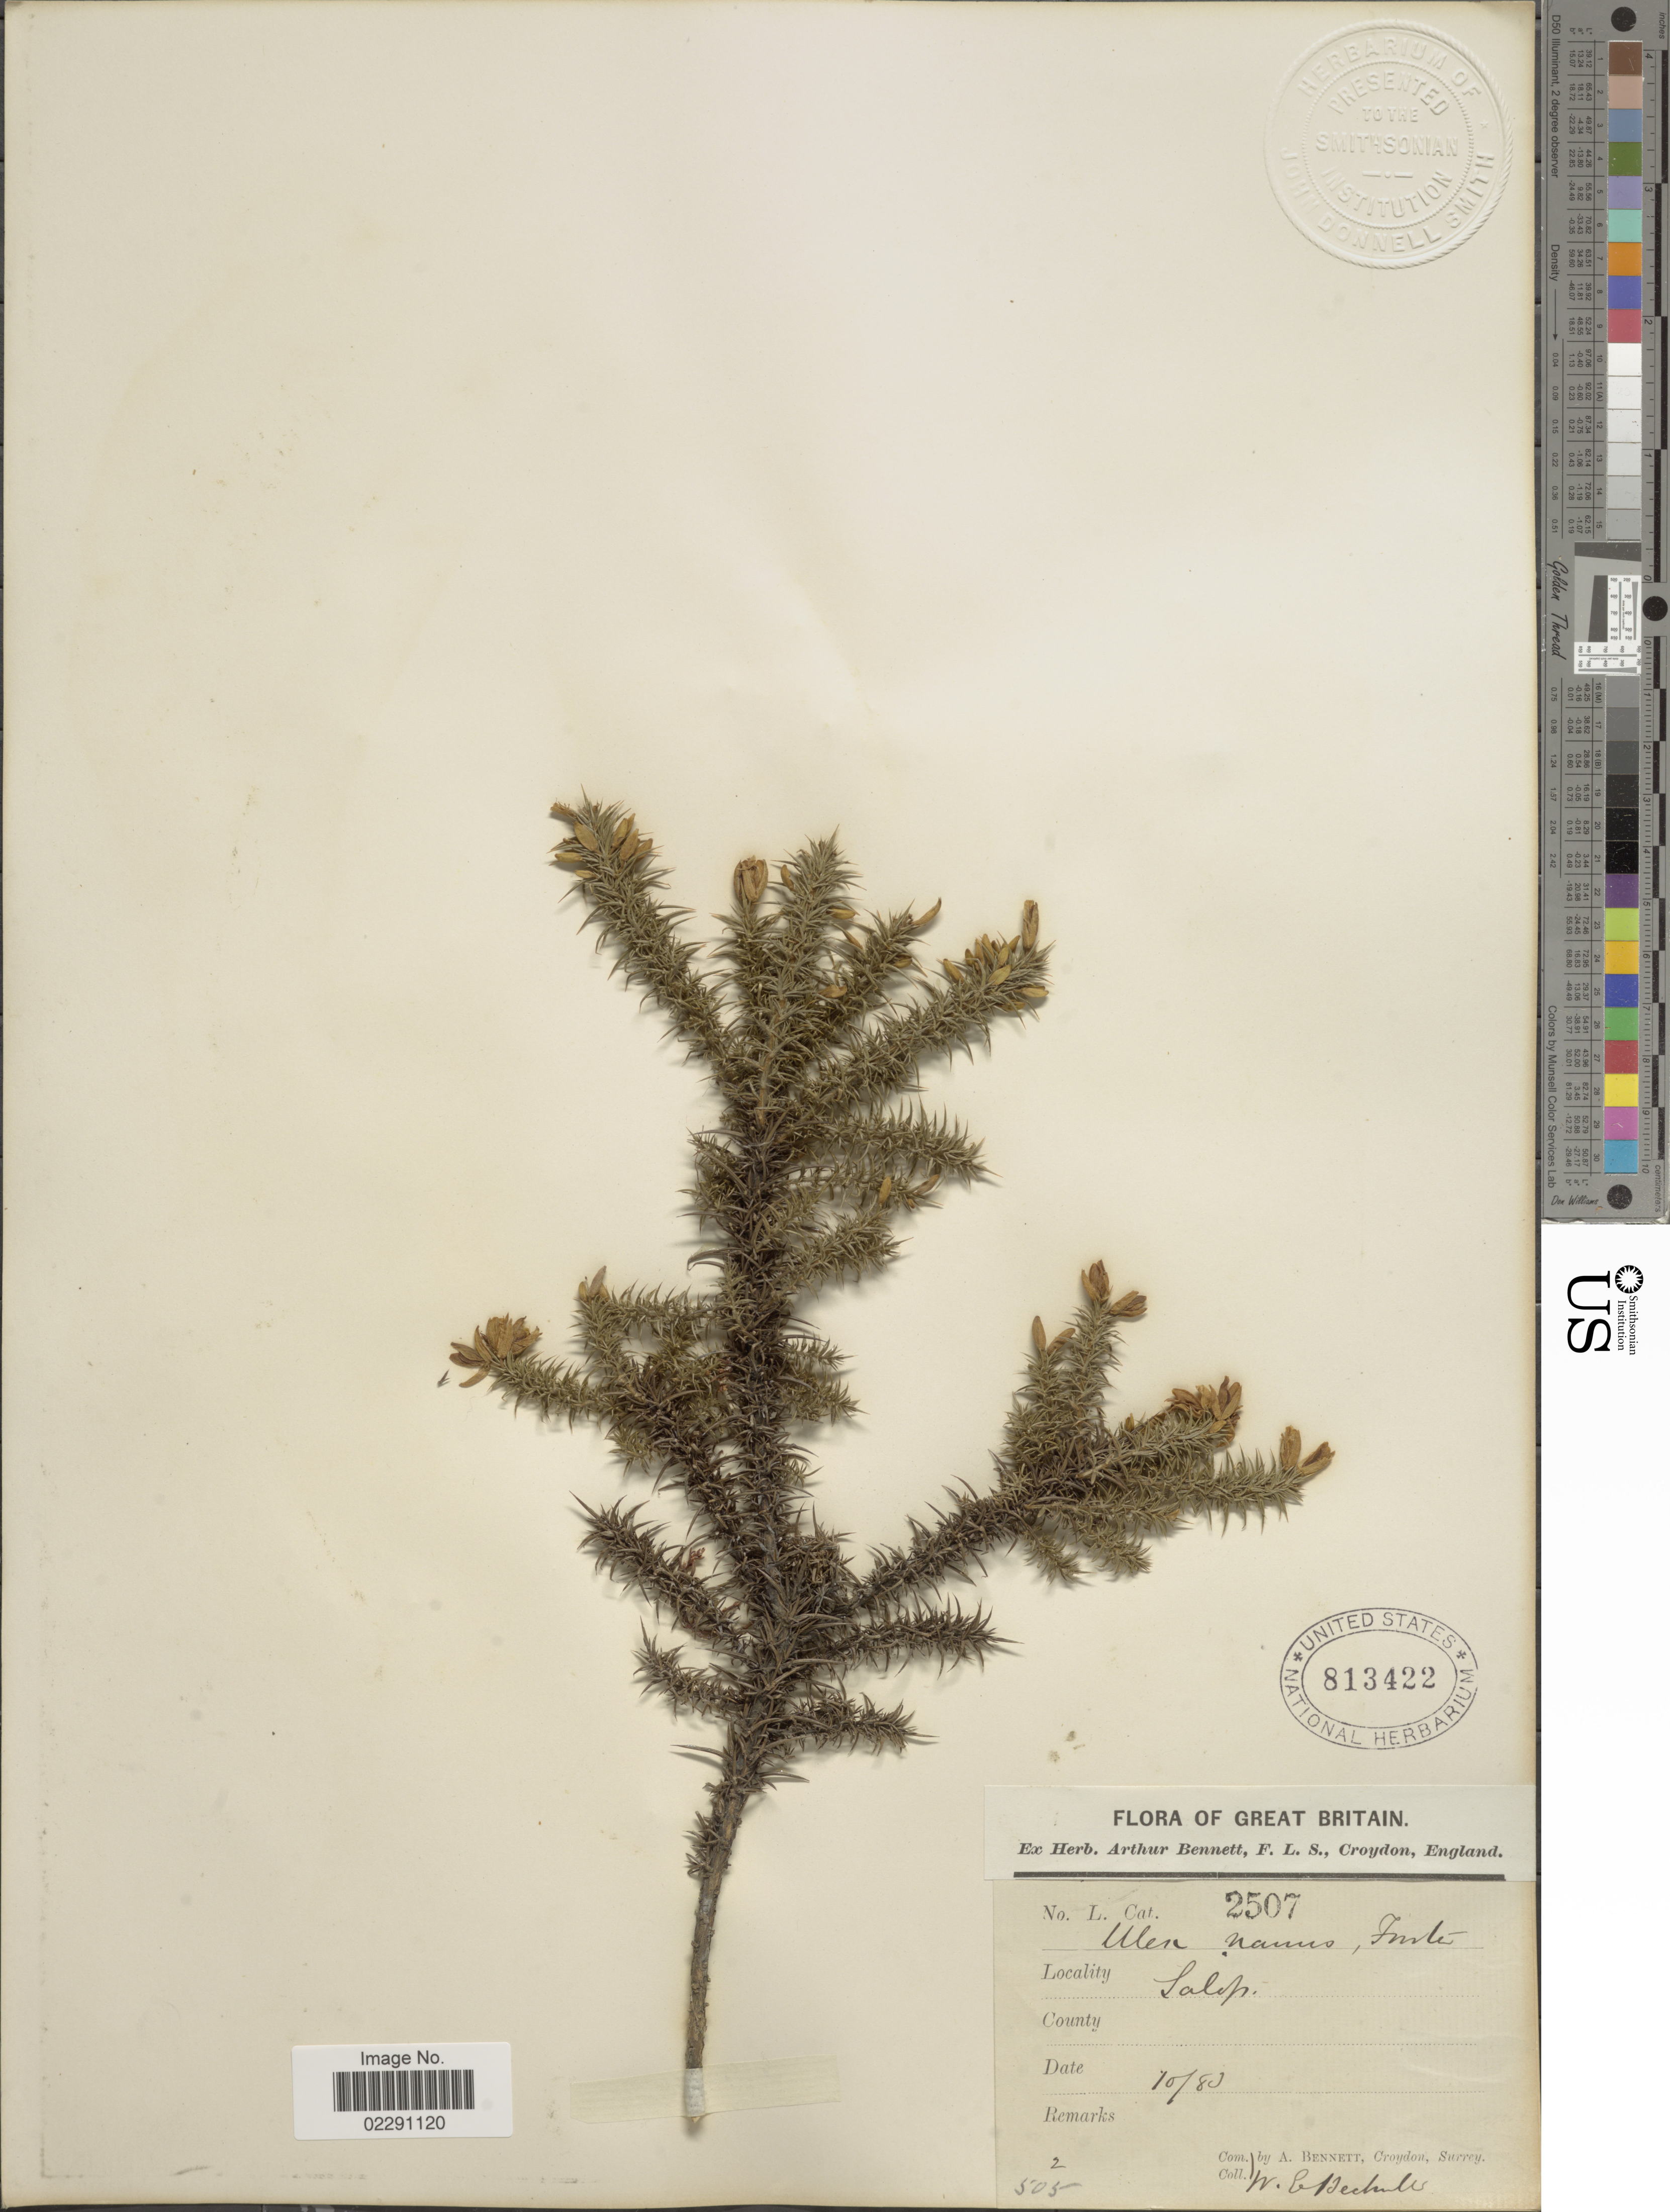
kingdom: Plantae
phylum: Tracheophyta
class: Magnoliopsida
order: Fabales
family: Fabaceae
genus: Ulex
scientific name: Ulex nanus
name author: Symons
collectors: W. Pechull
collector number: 2507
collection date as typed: Transcribed d/m/y: /10/80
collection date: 1880-10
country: United Kingdom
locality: Great Britain, Salop (Shropshire)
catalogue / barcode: US 813422